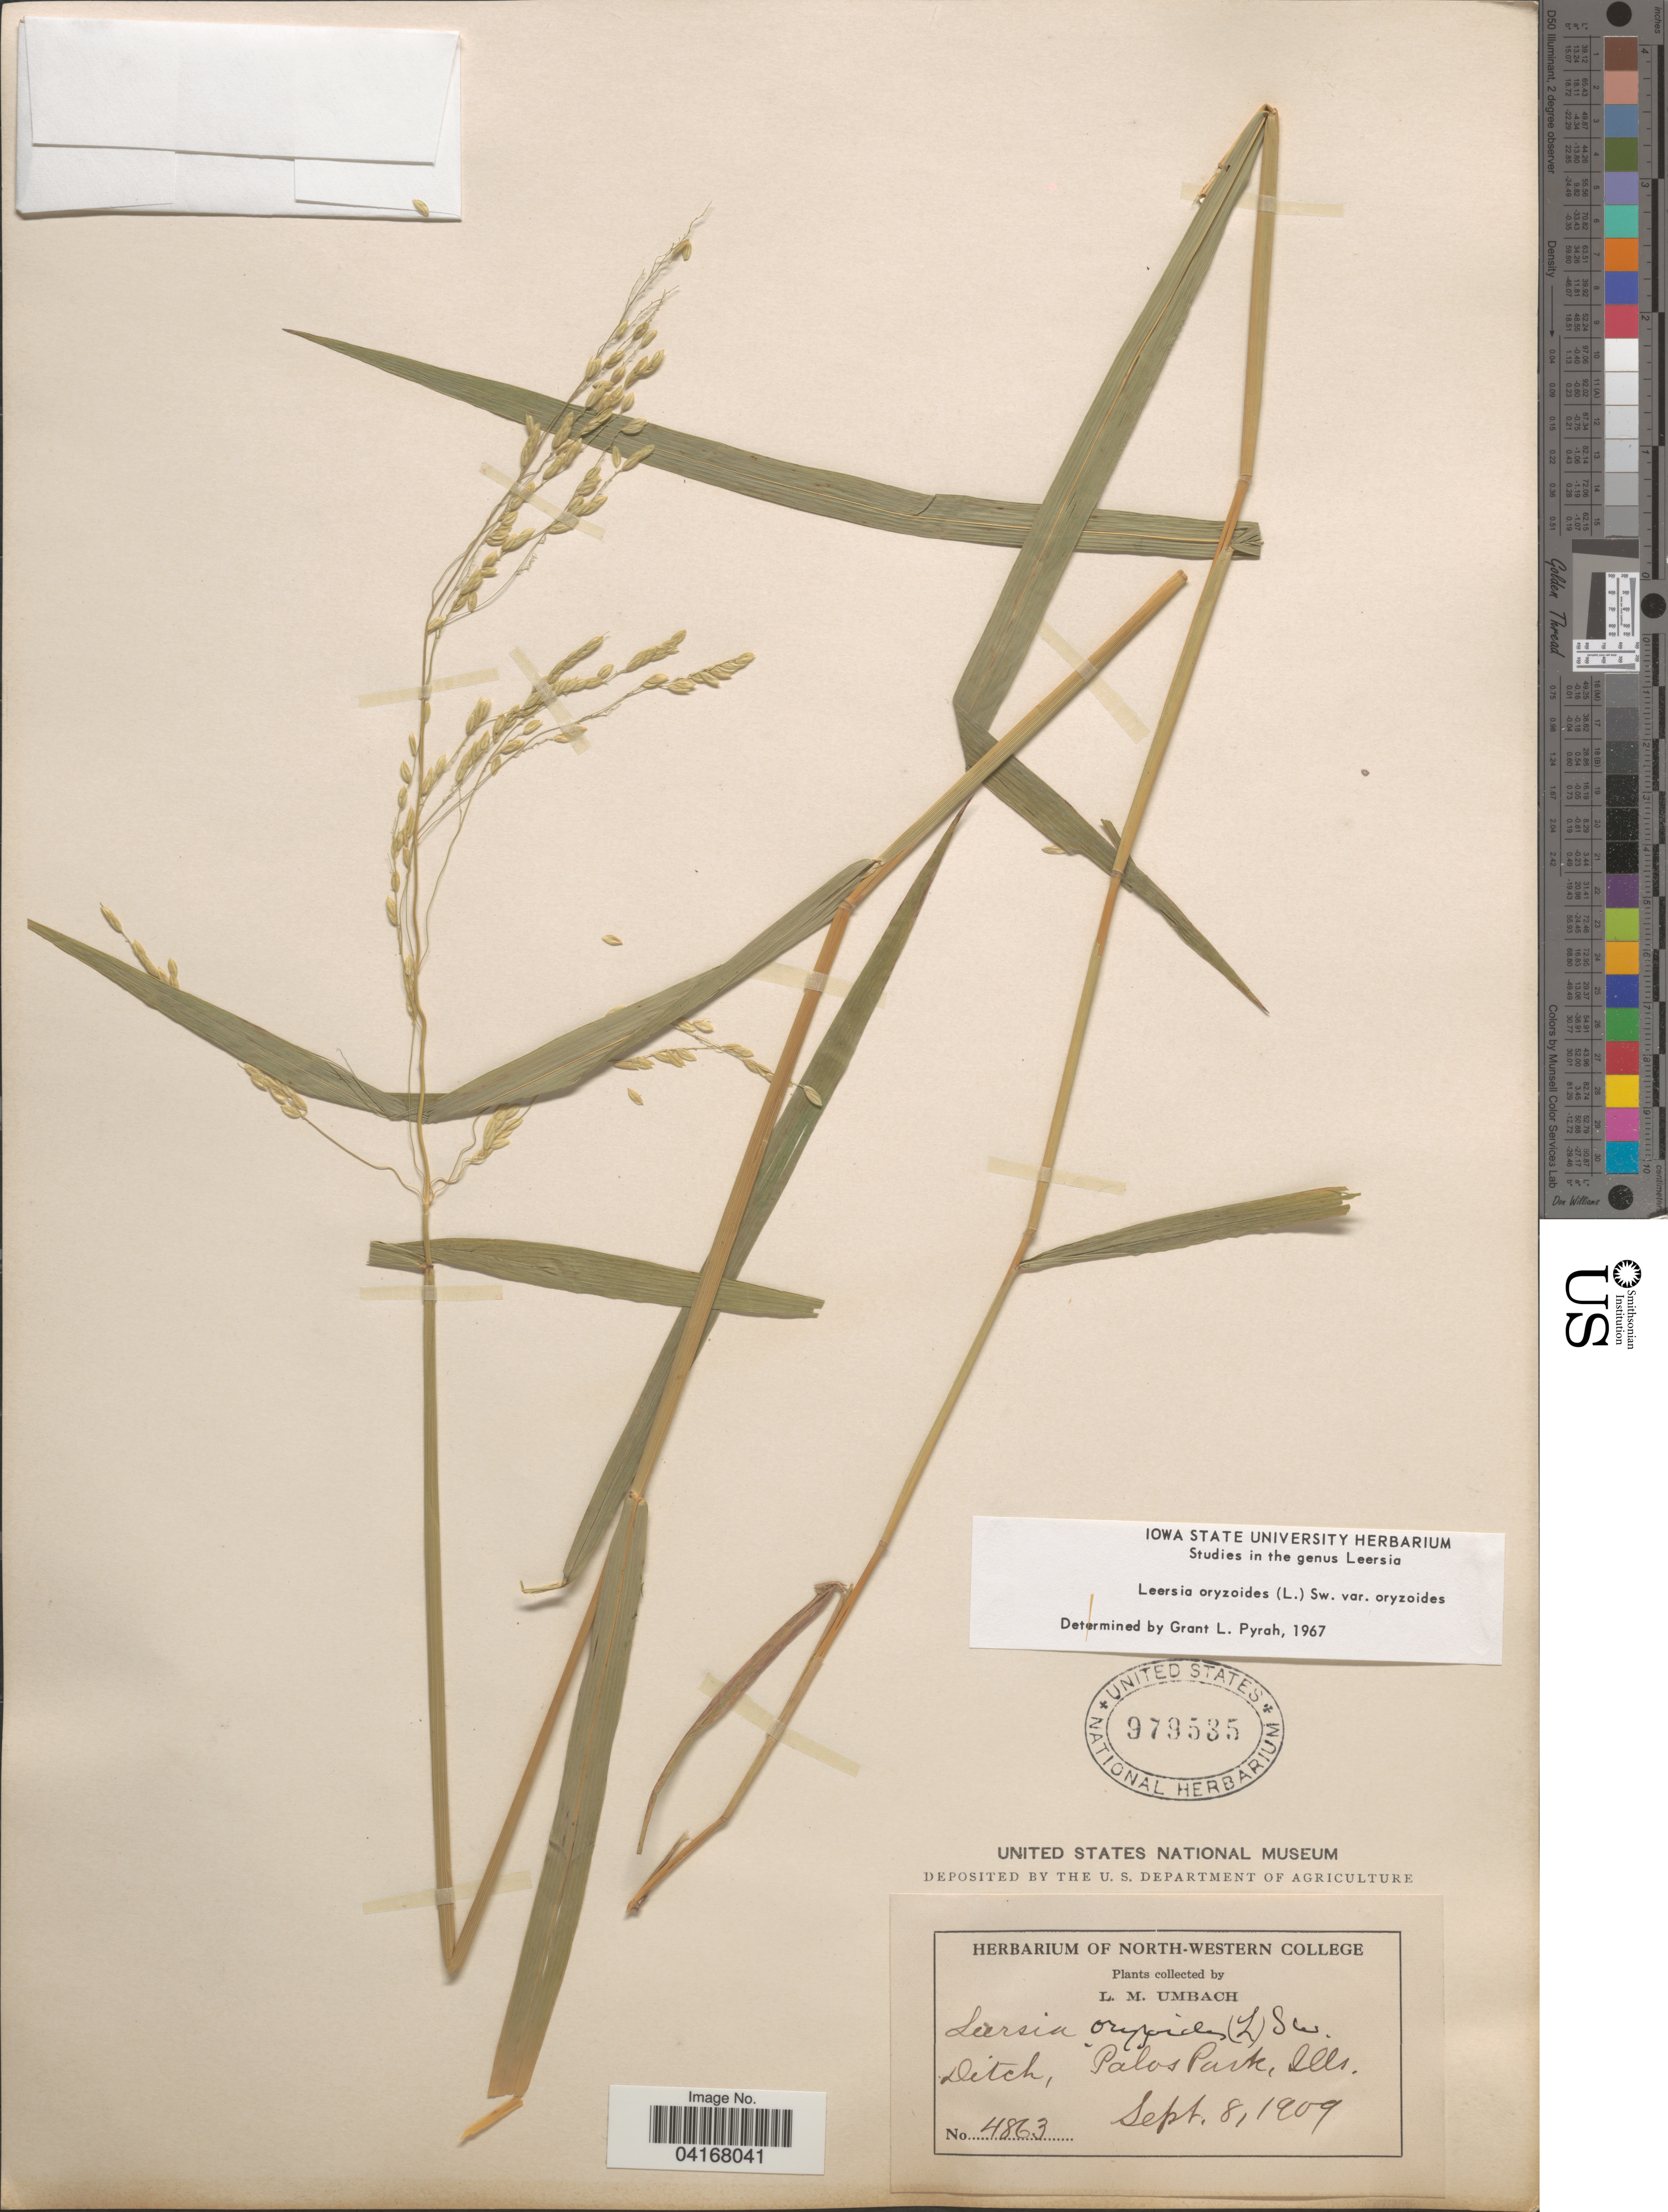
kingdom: Plantae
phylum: Tracheophyta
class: Liliopsida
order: Poales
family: Poaceae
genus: Leersia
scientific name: Leersia oryzoides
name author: (L.) Sw.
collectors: L. M. Umbach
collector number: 4863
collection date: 1909-09-08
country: United States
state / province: Illinois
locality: Palos Park.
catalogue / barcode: US 979535